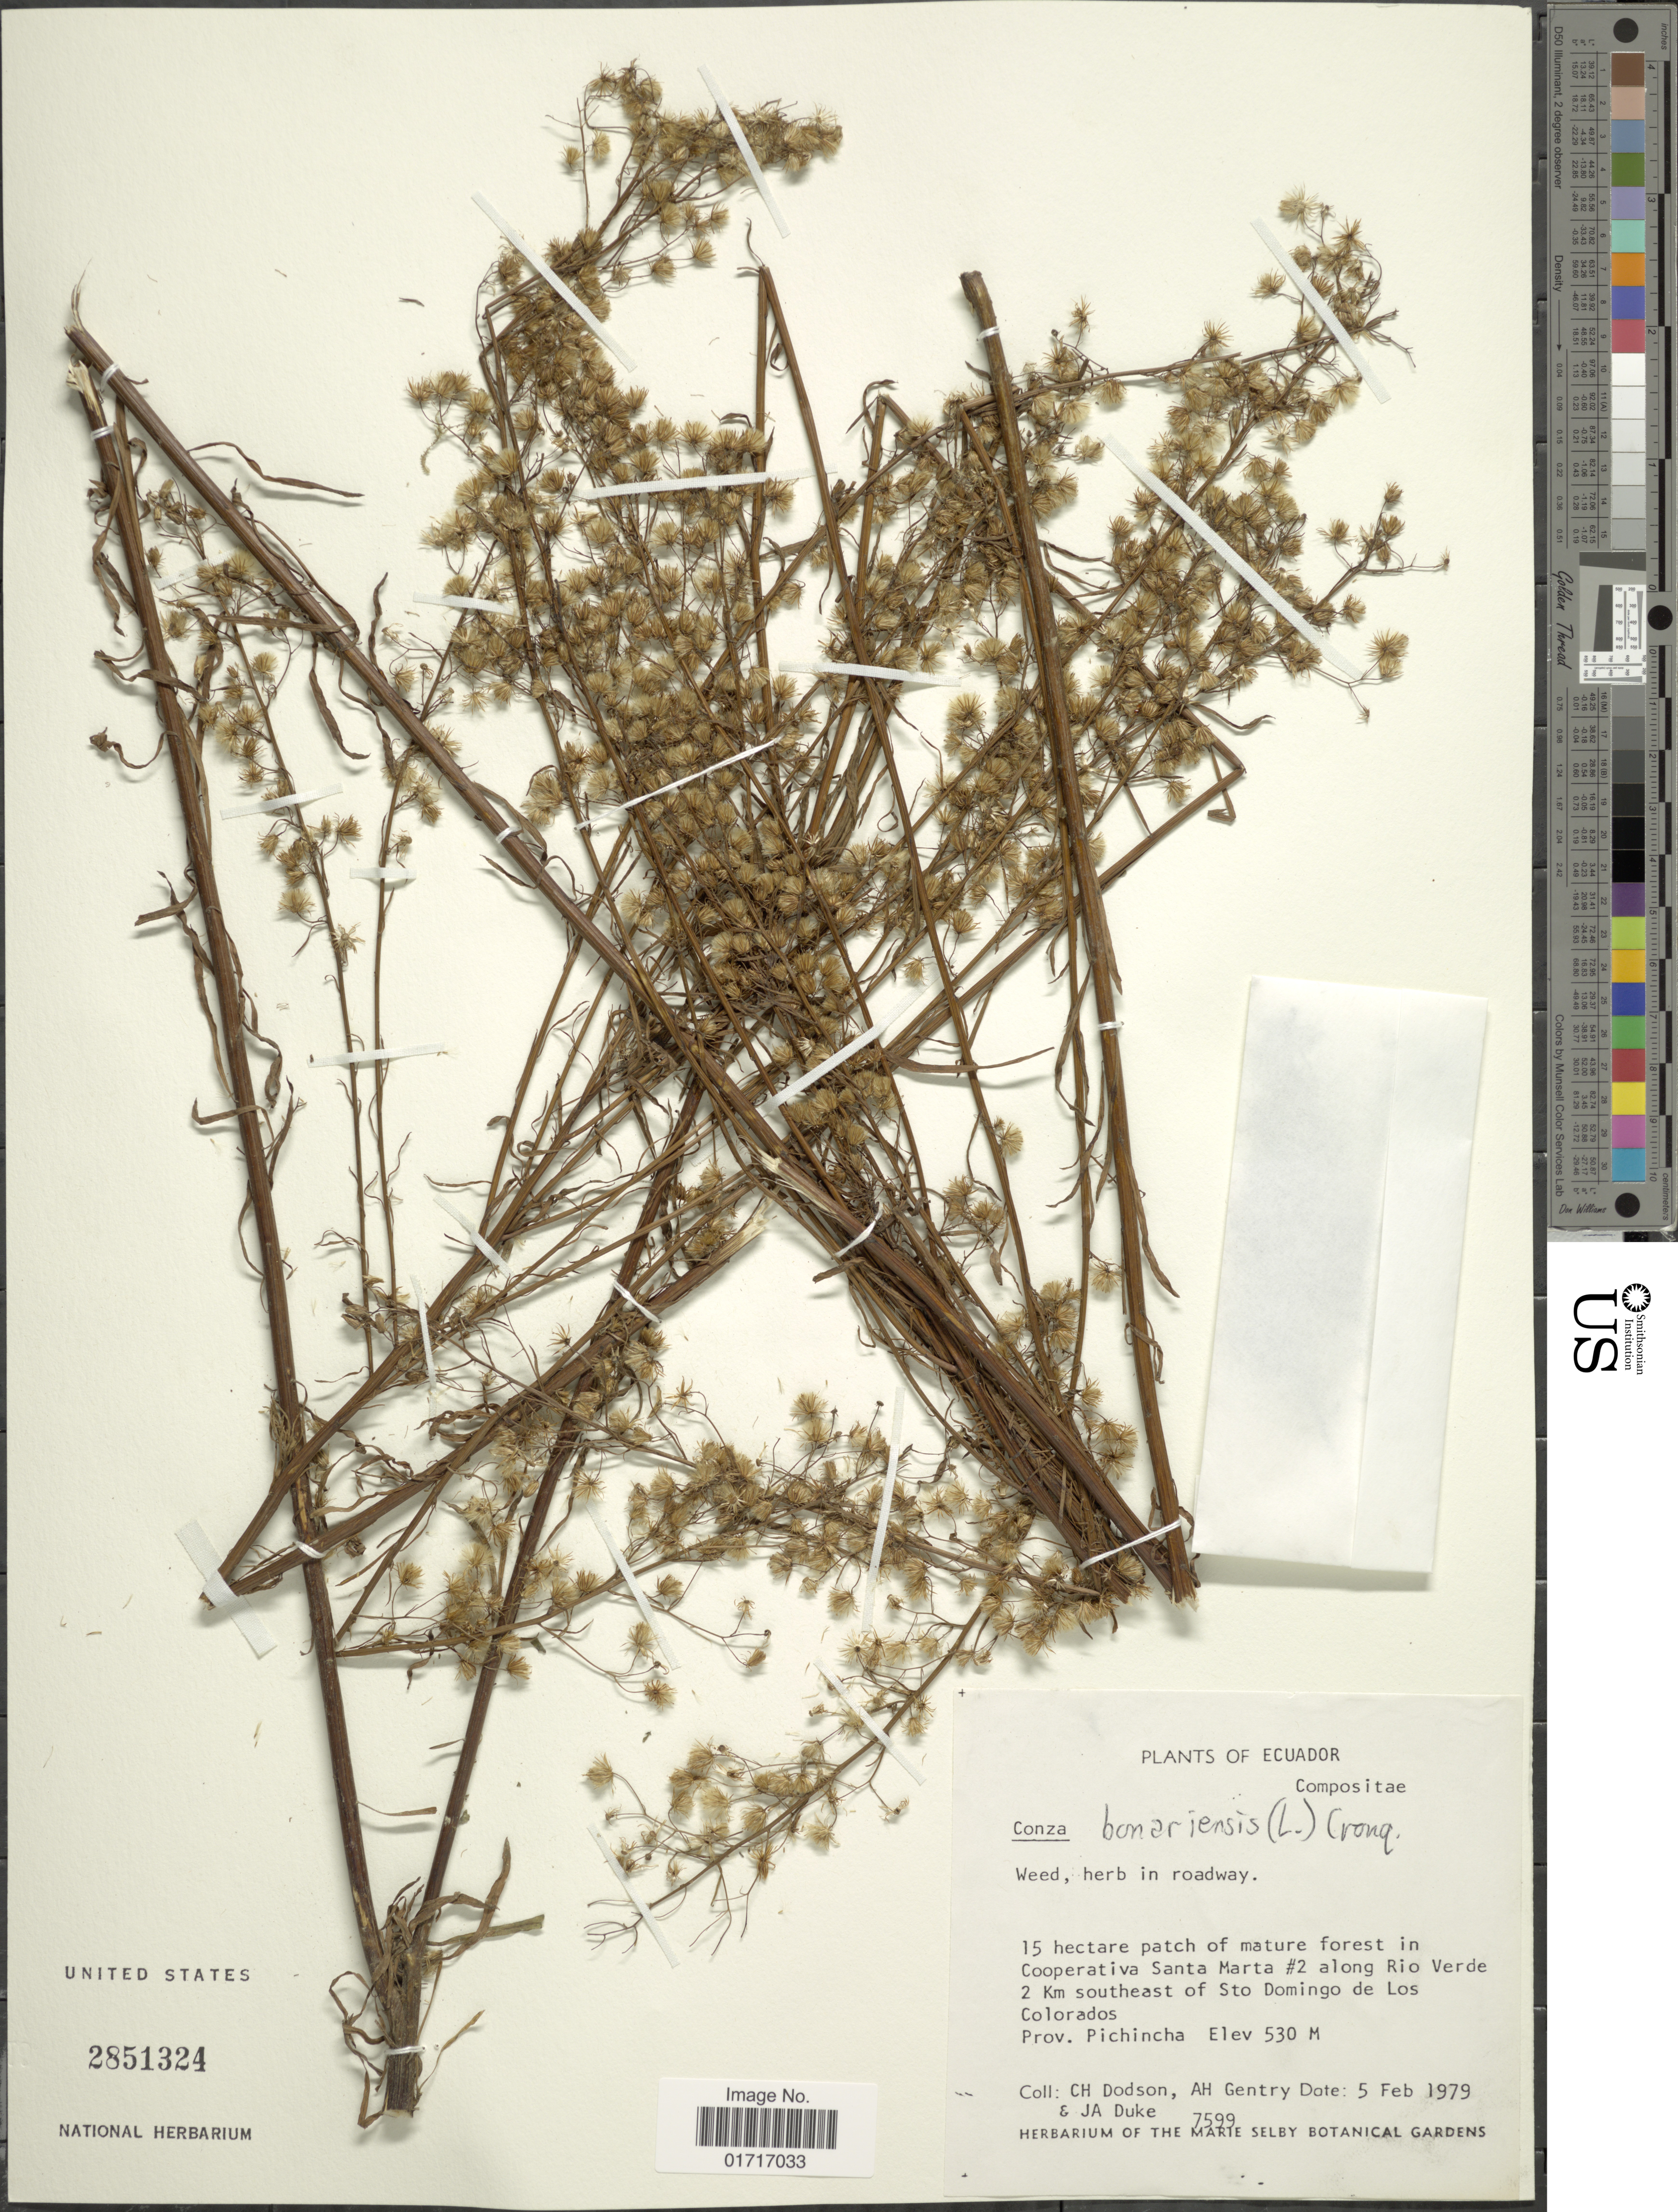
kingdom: Plantae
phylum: Tracheophyta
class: Magnoliopsida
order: Asterales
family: Asteraceae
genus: Conyza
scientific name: Conyza bonariensis var. leiotheca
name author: (S.F. Blake) Cuatrec.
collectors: C. H. Dodson, A. H. Gentry & J. A. Duke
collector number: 7599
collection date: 1979-02-05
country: Ecuador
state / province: Pichincha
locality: Ecuador, 15 hectare patch of mature forest in Cooperativa Santa Marta #2 along Rio Verde 2 km southeast of Sto Domingo de Los Colorados.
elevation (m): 530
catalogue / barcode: US 2851324